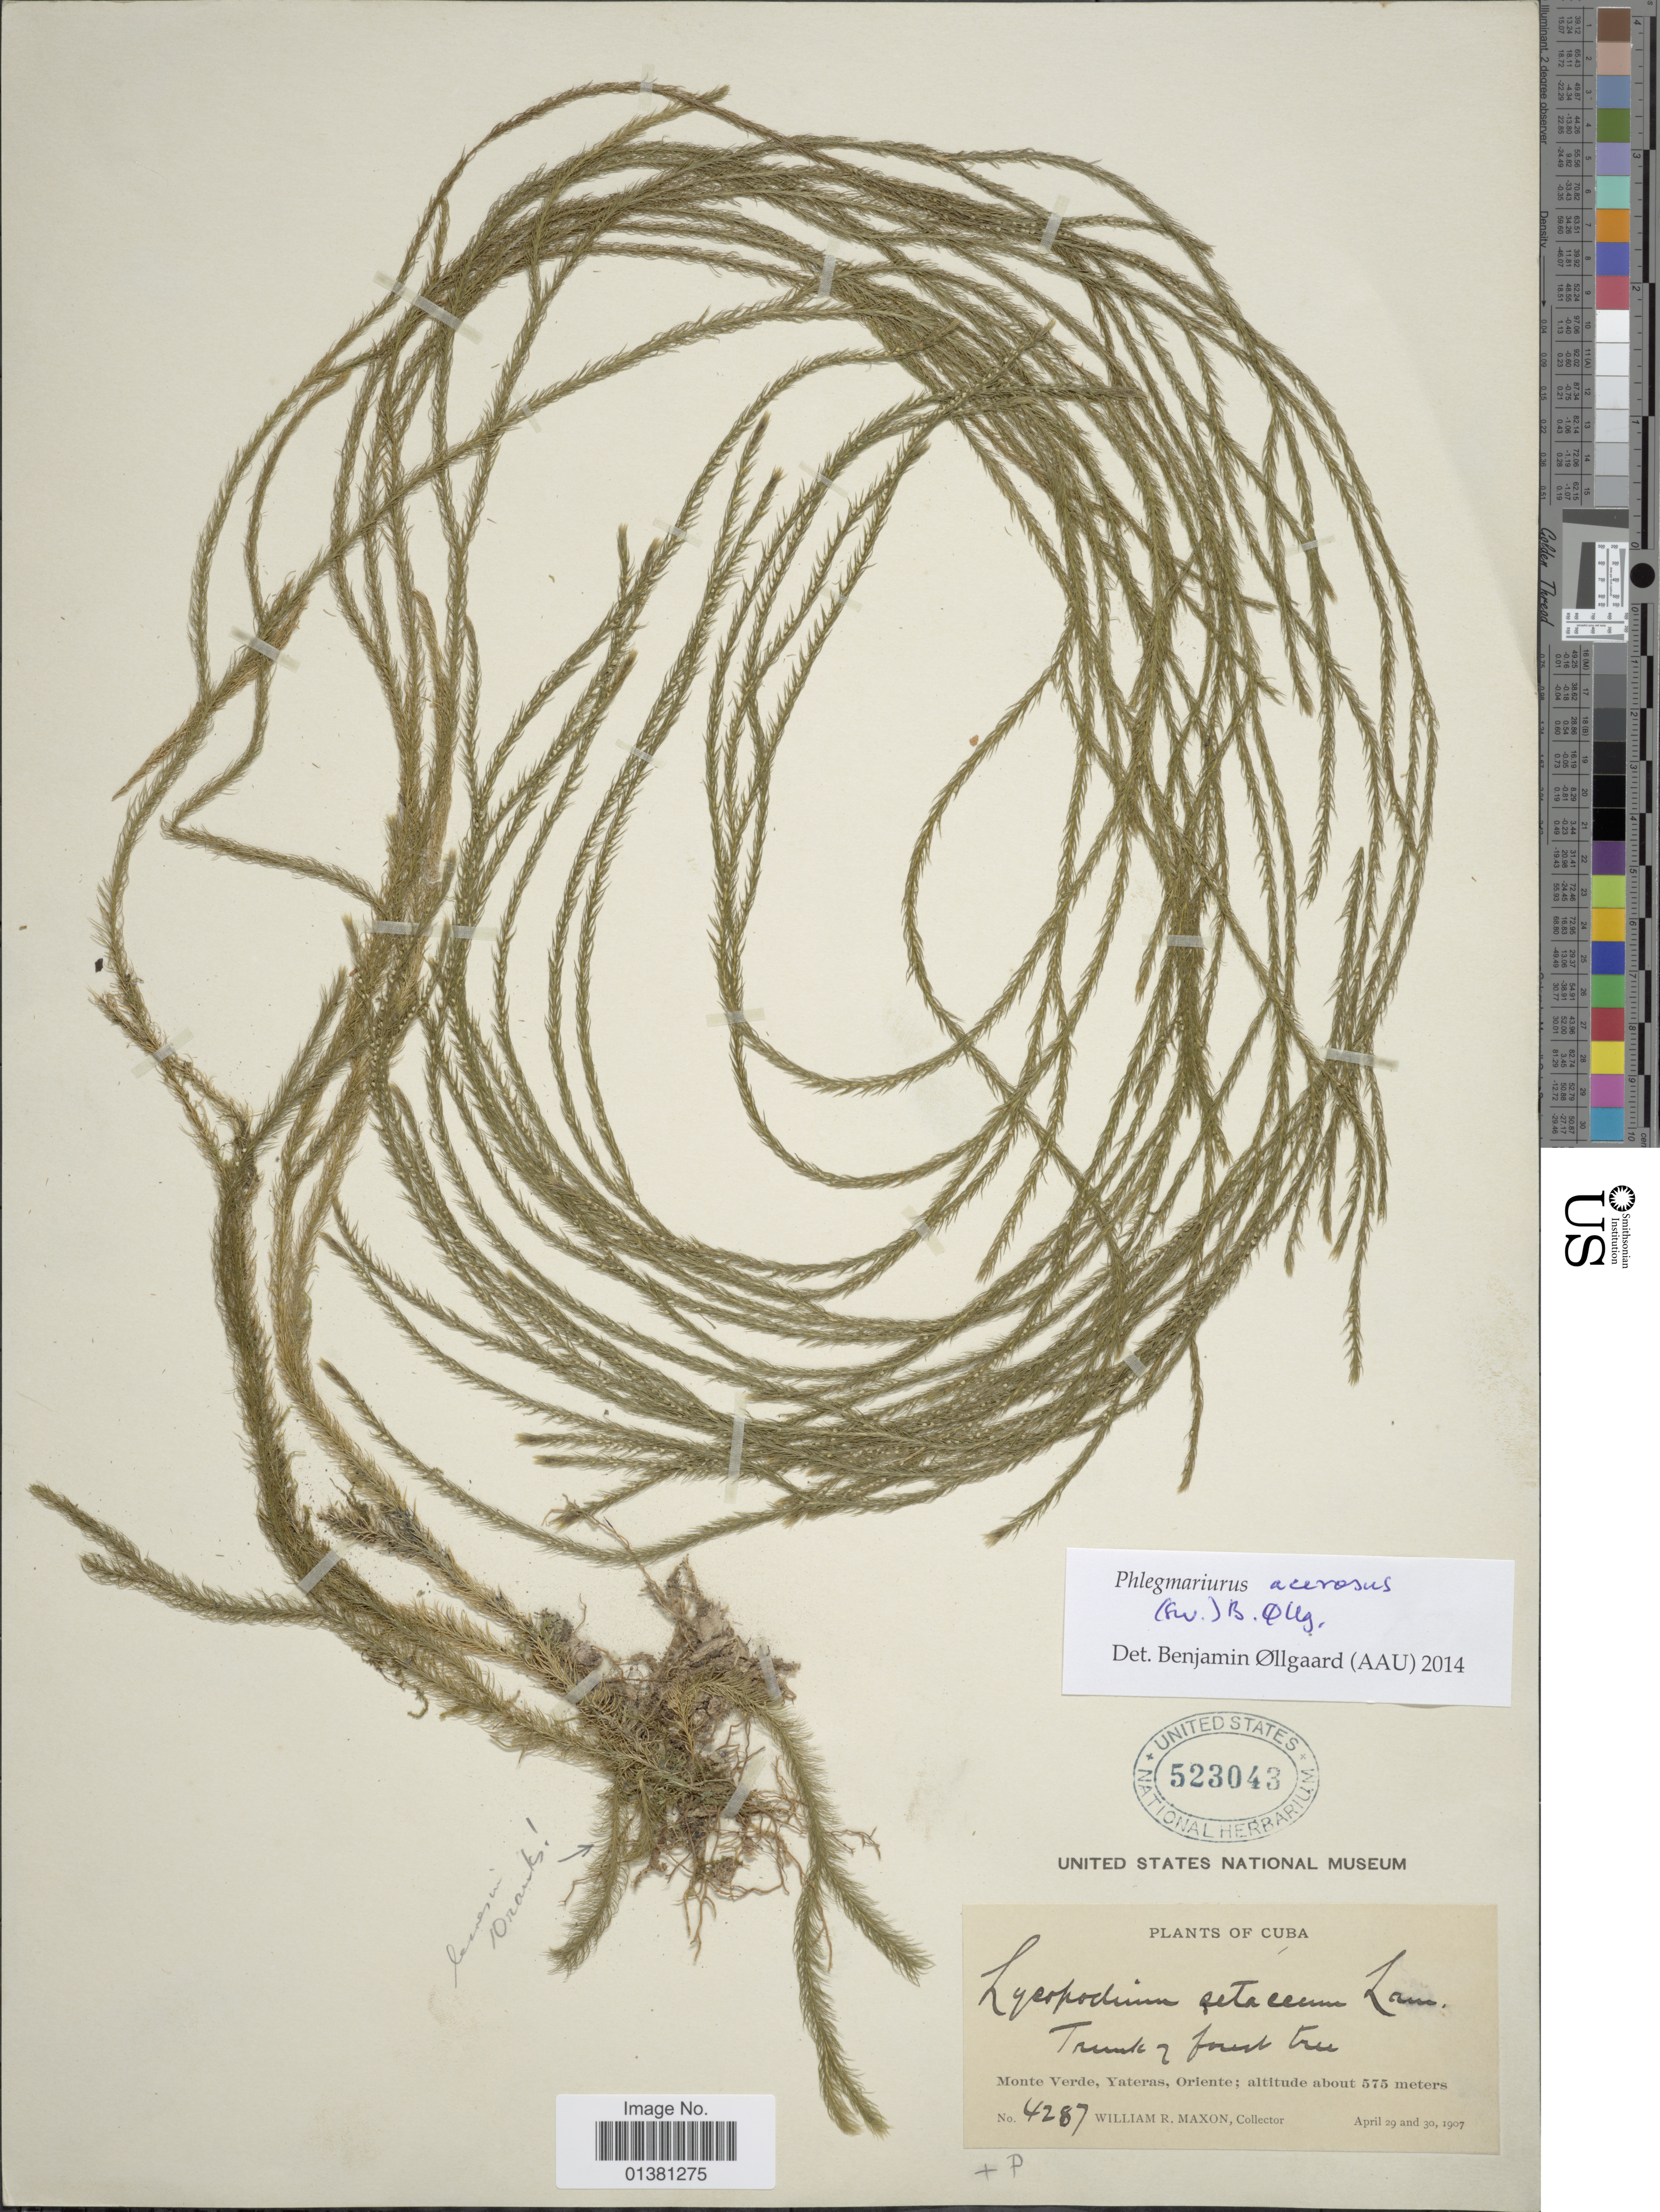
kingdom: Plantae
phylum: Tracheophyta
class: Lycopodiopsida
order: Lycopodiales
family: Lycopodiaceae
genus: Phlegmariurus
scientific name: Phlegmariurus acerosus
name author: (Sw.) B. Øllg.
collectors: W. R. Maxon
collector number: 4287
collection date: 1907-04-29/1907-04-30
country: Cuba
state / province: Oriente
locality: Monte Verde, Yateras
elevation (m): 575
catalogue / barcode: US 523043